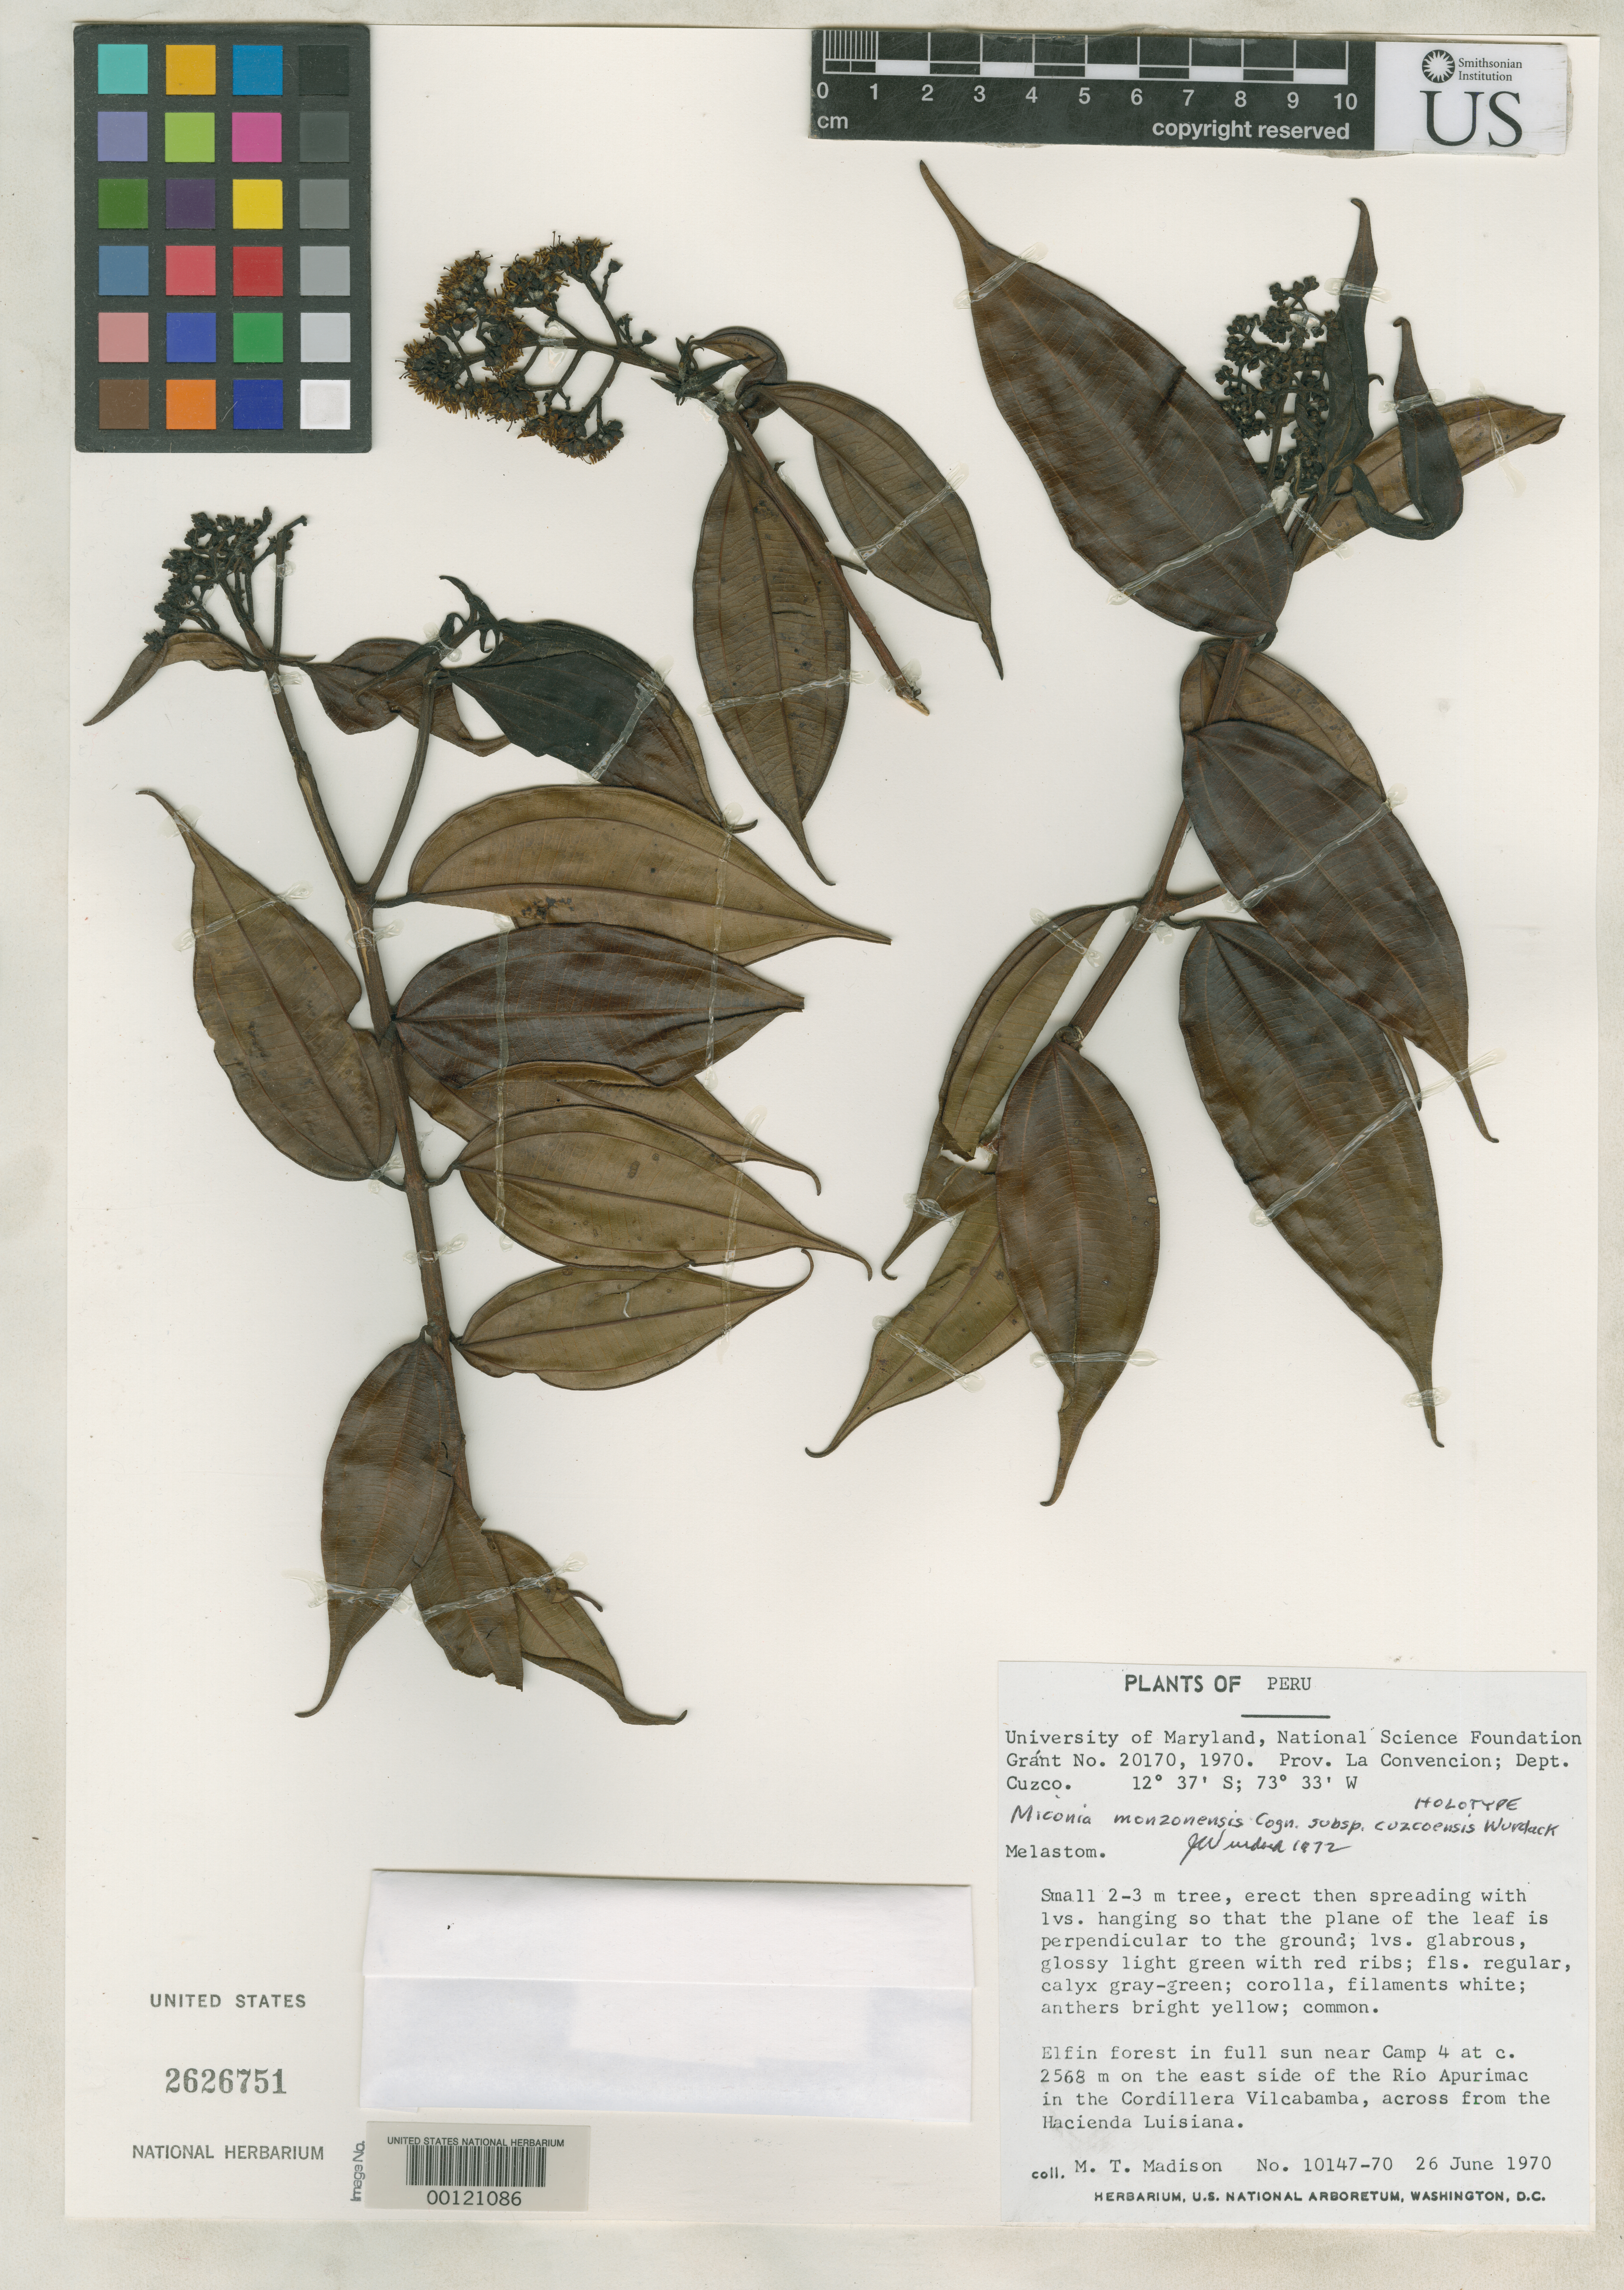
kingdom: Plantae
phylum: Tracheophyta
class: Magnoliopsida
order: Myrtales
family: Melastomataceae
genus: Miconia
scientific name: Miconia monzoniensis subsp. cuzcoensis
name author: Wurdack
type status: Holotype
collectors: M. T. Madison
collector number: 10147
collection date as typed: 26 Jun 1970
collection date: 1970-06-26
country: Peru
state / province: Cusco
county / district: La Convención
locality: Cordillera Vilcabamba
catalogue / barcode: US 2626751